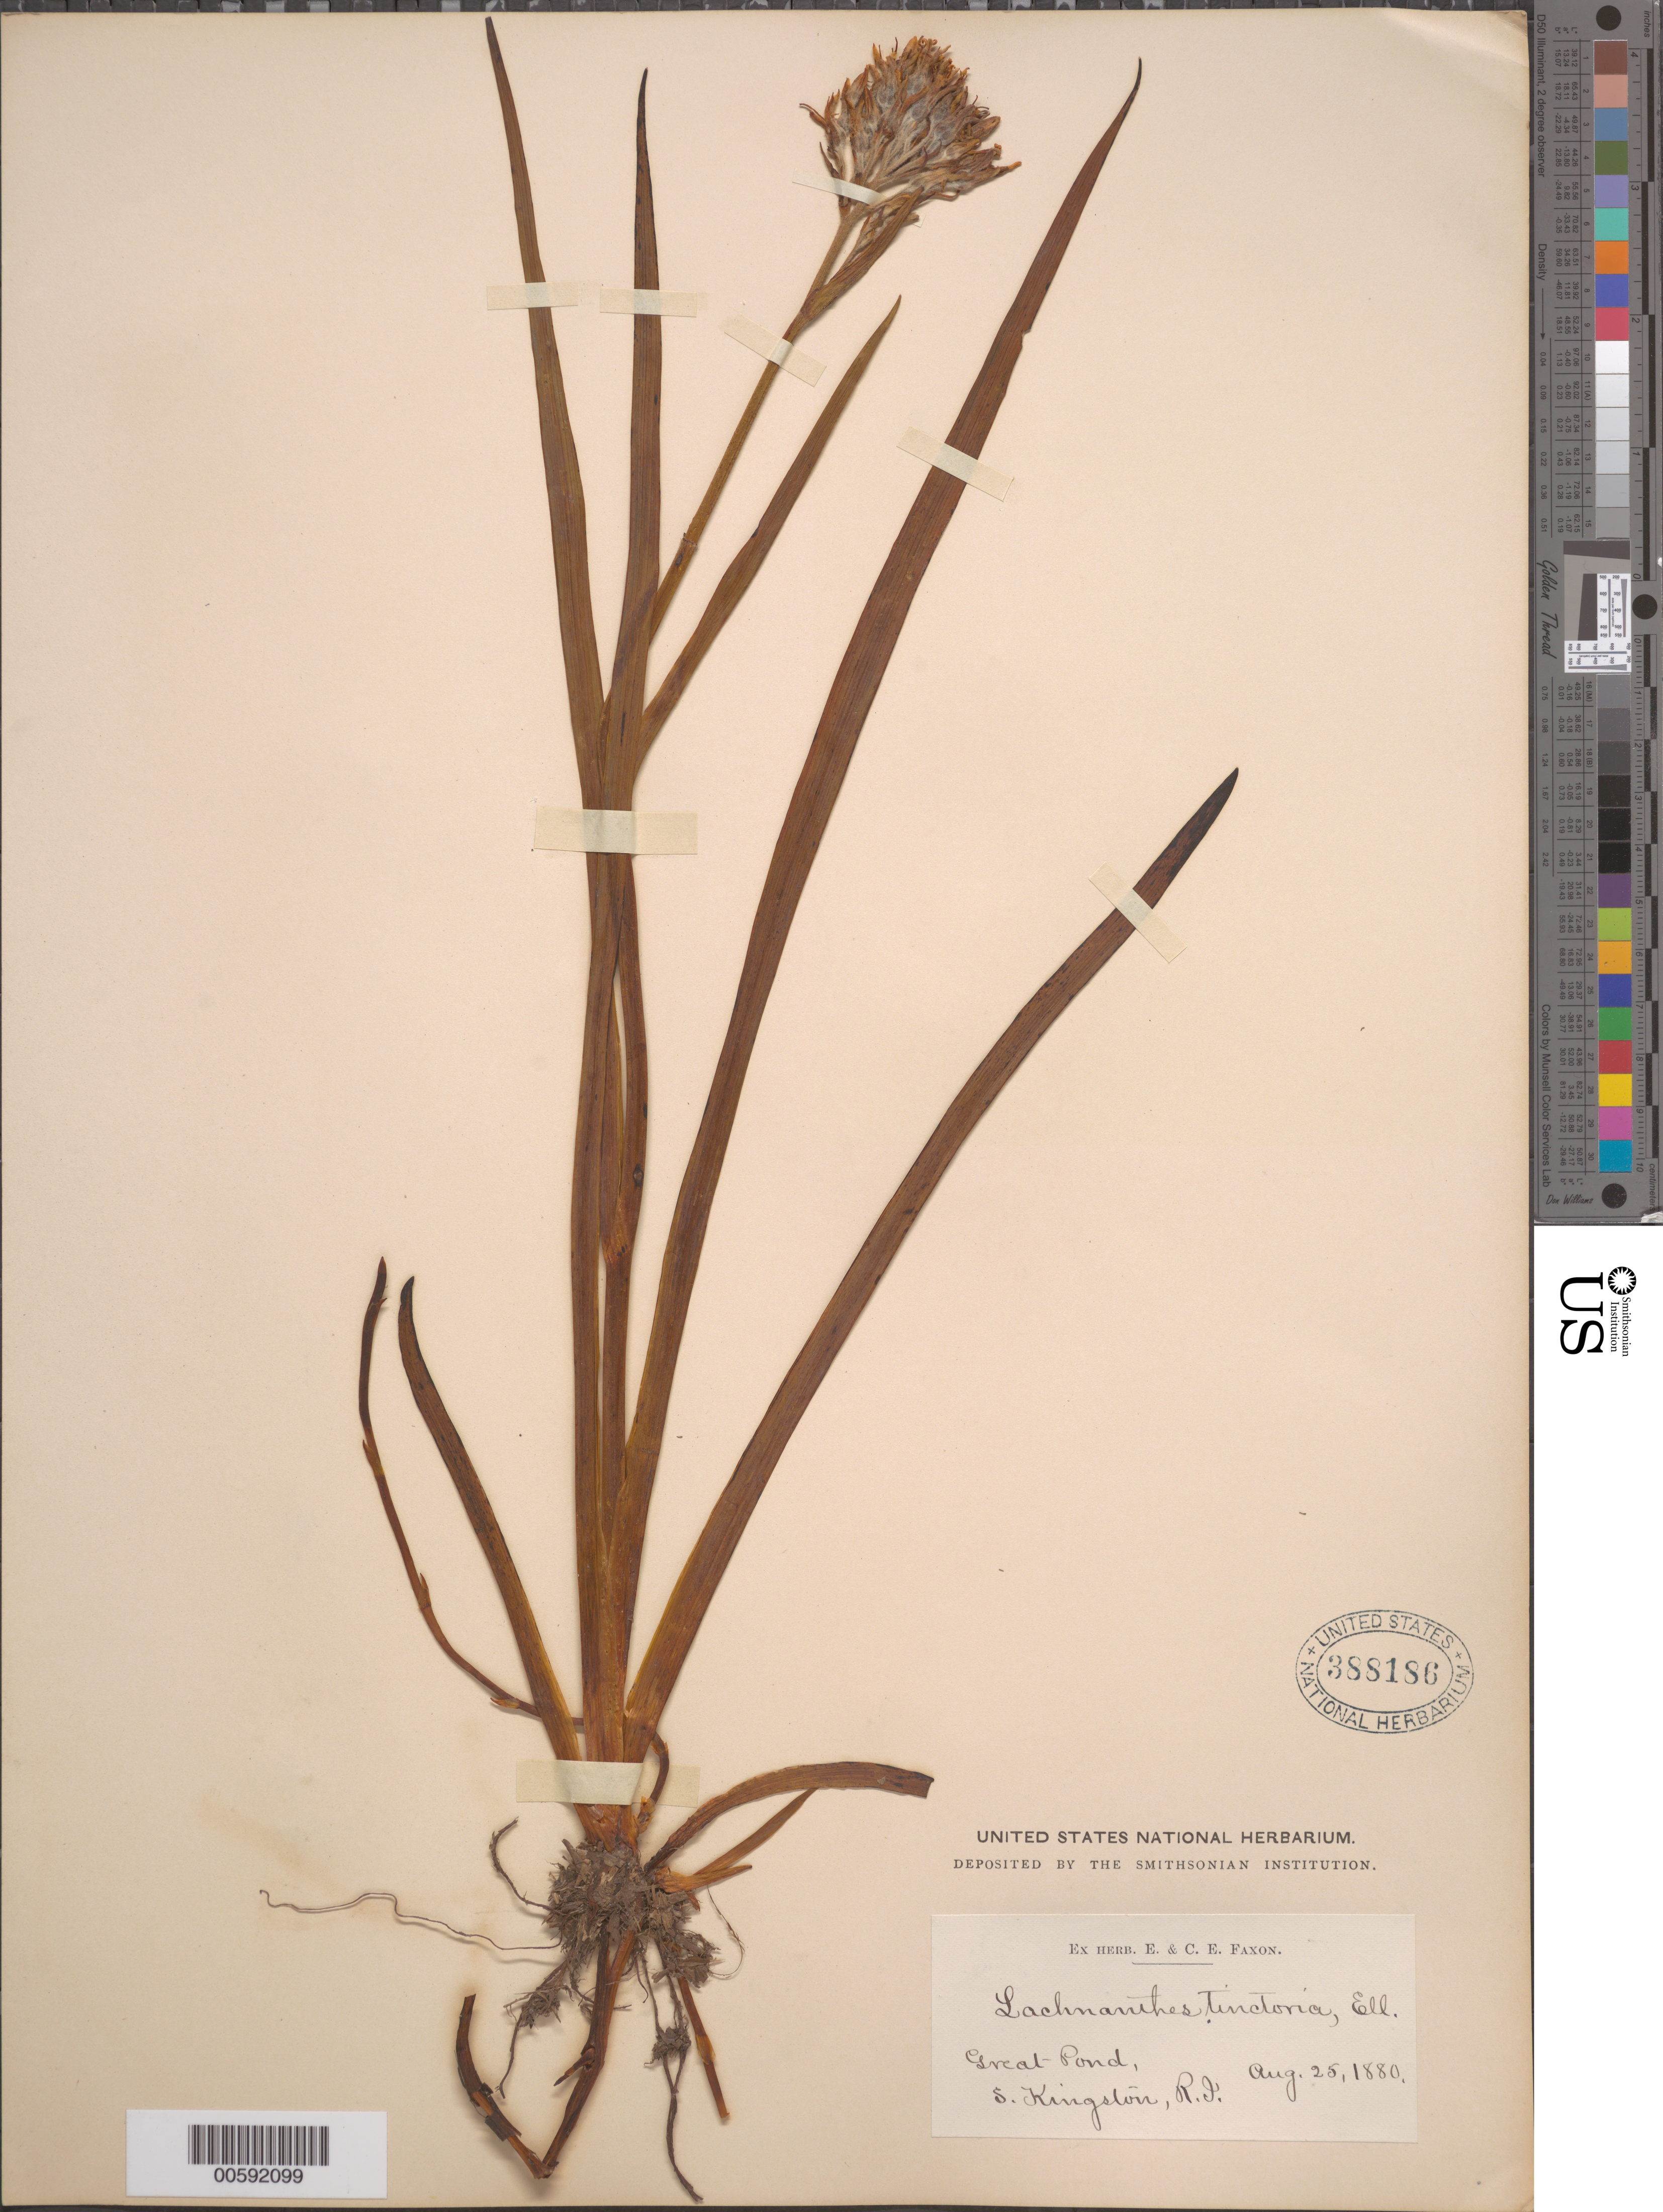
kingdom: Plantae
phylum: Tracheophyta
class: Liliopsida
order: Commelinales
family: Haemodoraceae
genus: Lachnanthes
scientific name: Lachnanthes tinctoria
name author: (Walter ex J.F. Gmel.) Elliott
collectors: E. Faxon & C. Faxon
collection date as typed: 25 Aug 1880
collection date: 1880-08-25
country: United States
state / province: Rhode Island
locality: S. Kingston, Great Pond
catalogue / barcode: US 388186